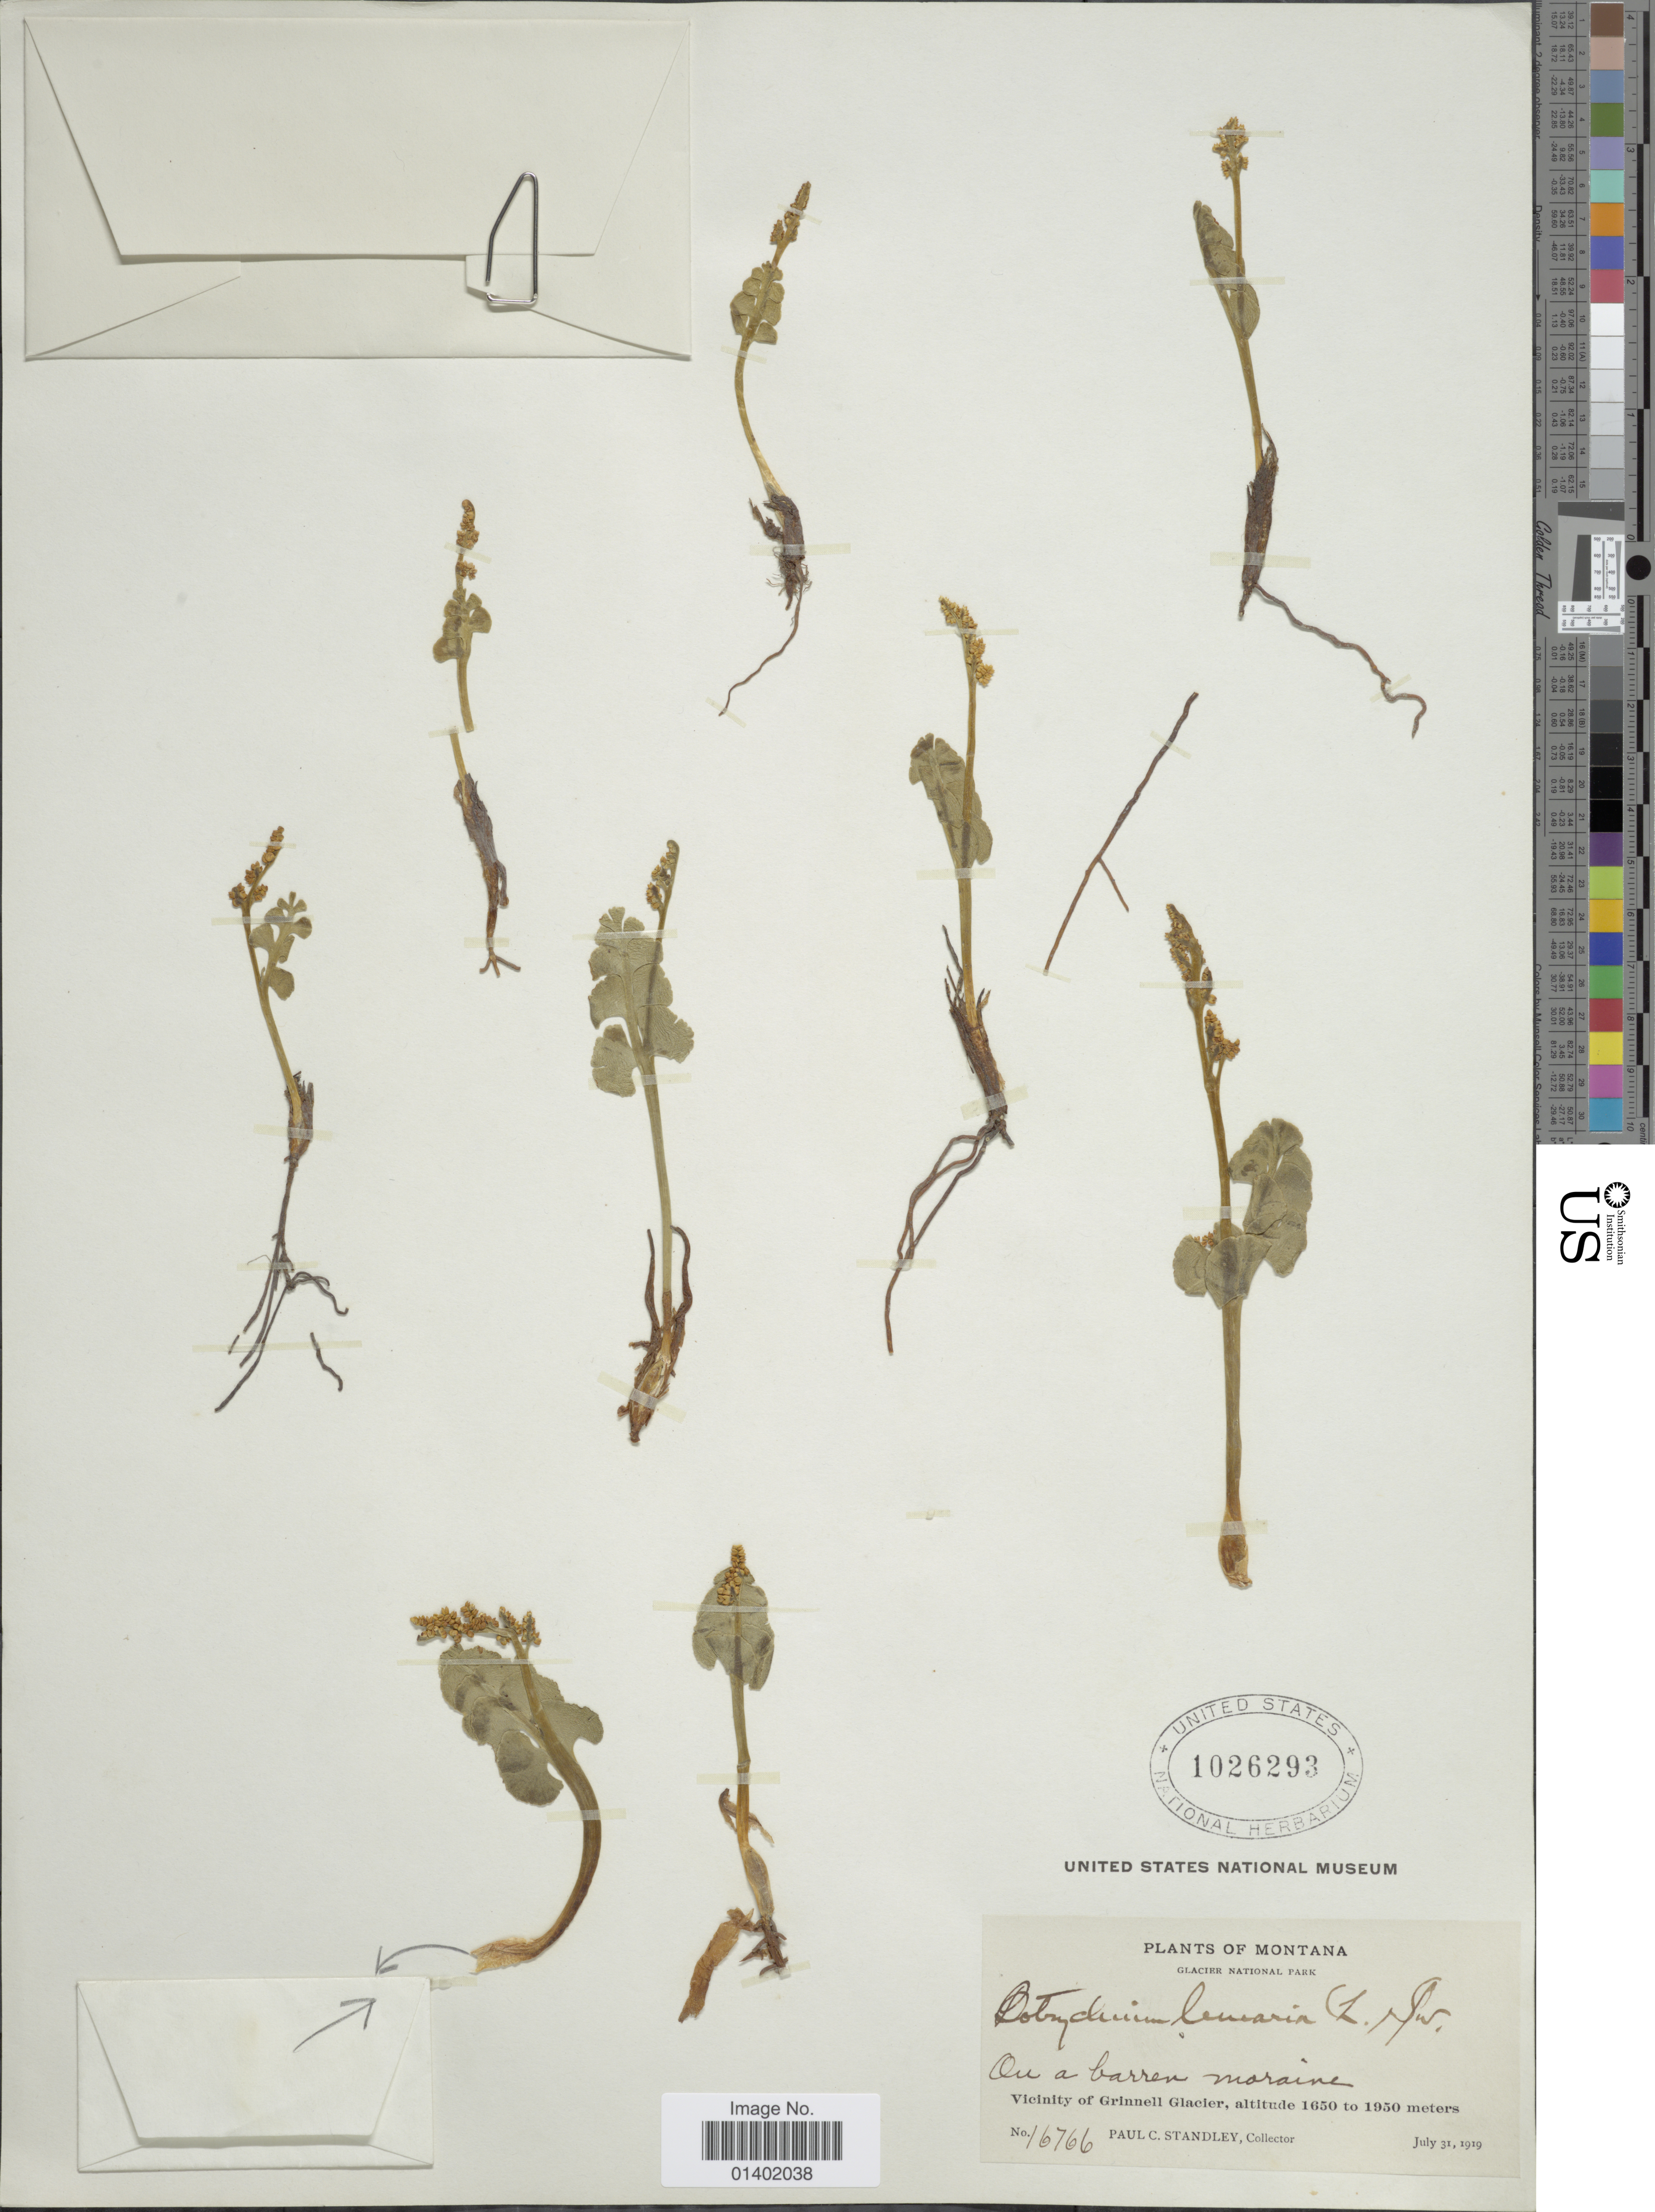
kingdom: Plantae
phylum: Tracheophyta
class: Polypodiopsida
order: Ophioglossales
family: Ophioglossaceae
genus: Botrychium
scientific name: Botrychium lunaria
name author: (L.) Sw.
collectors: P. C. Standley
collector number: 16766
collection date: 1919-07-31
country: United States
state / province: Montana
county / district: Glacier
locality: Glacier National Park, Vicinity of Grinnell Glacier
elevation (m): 1650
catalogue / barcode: US 1026293